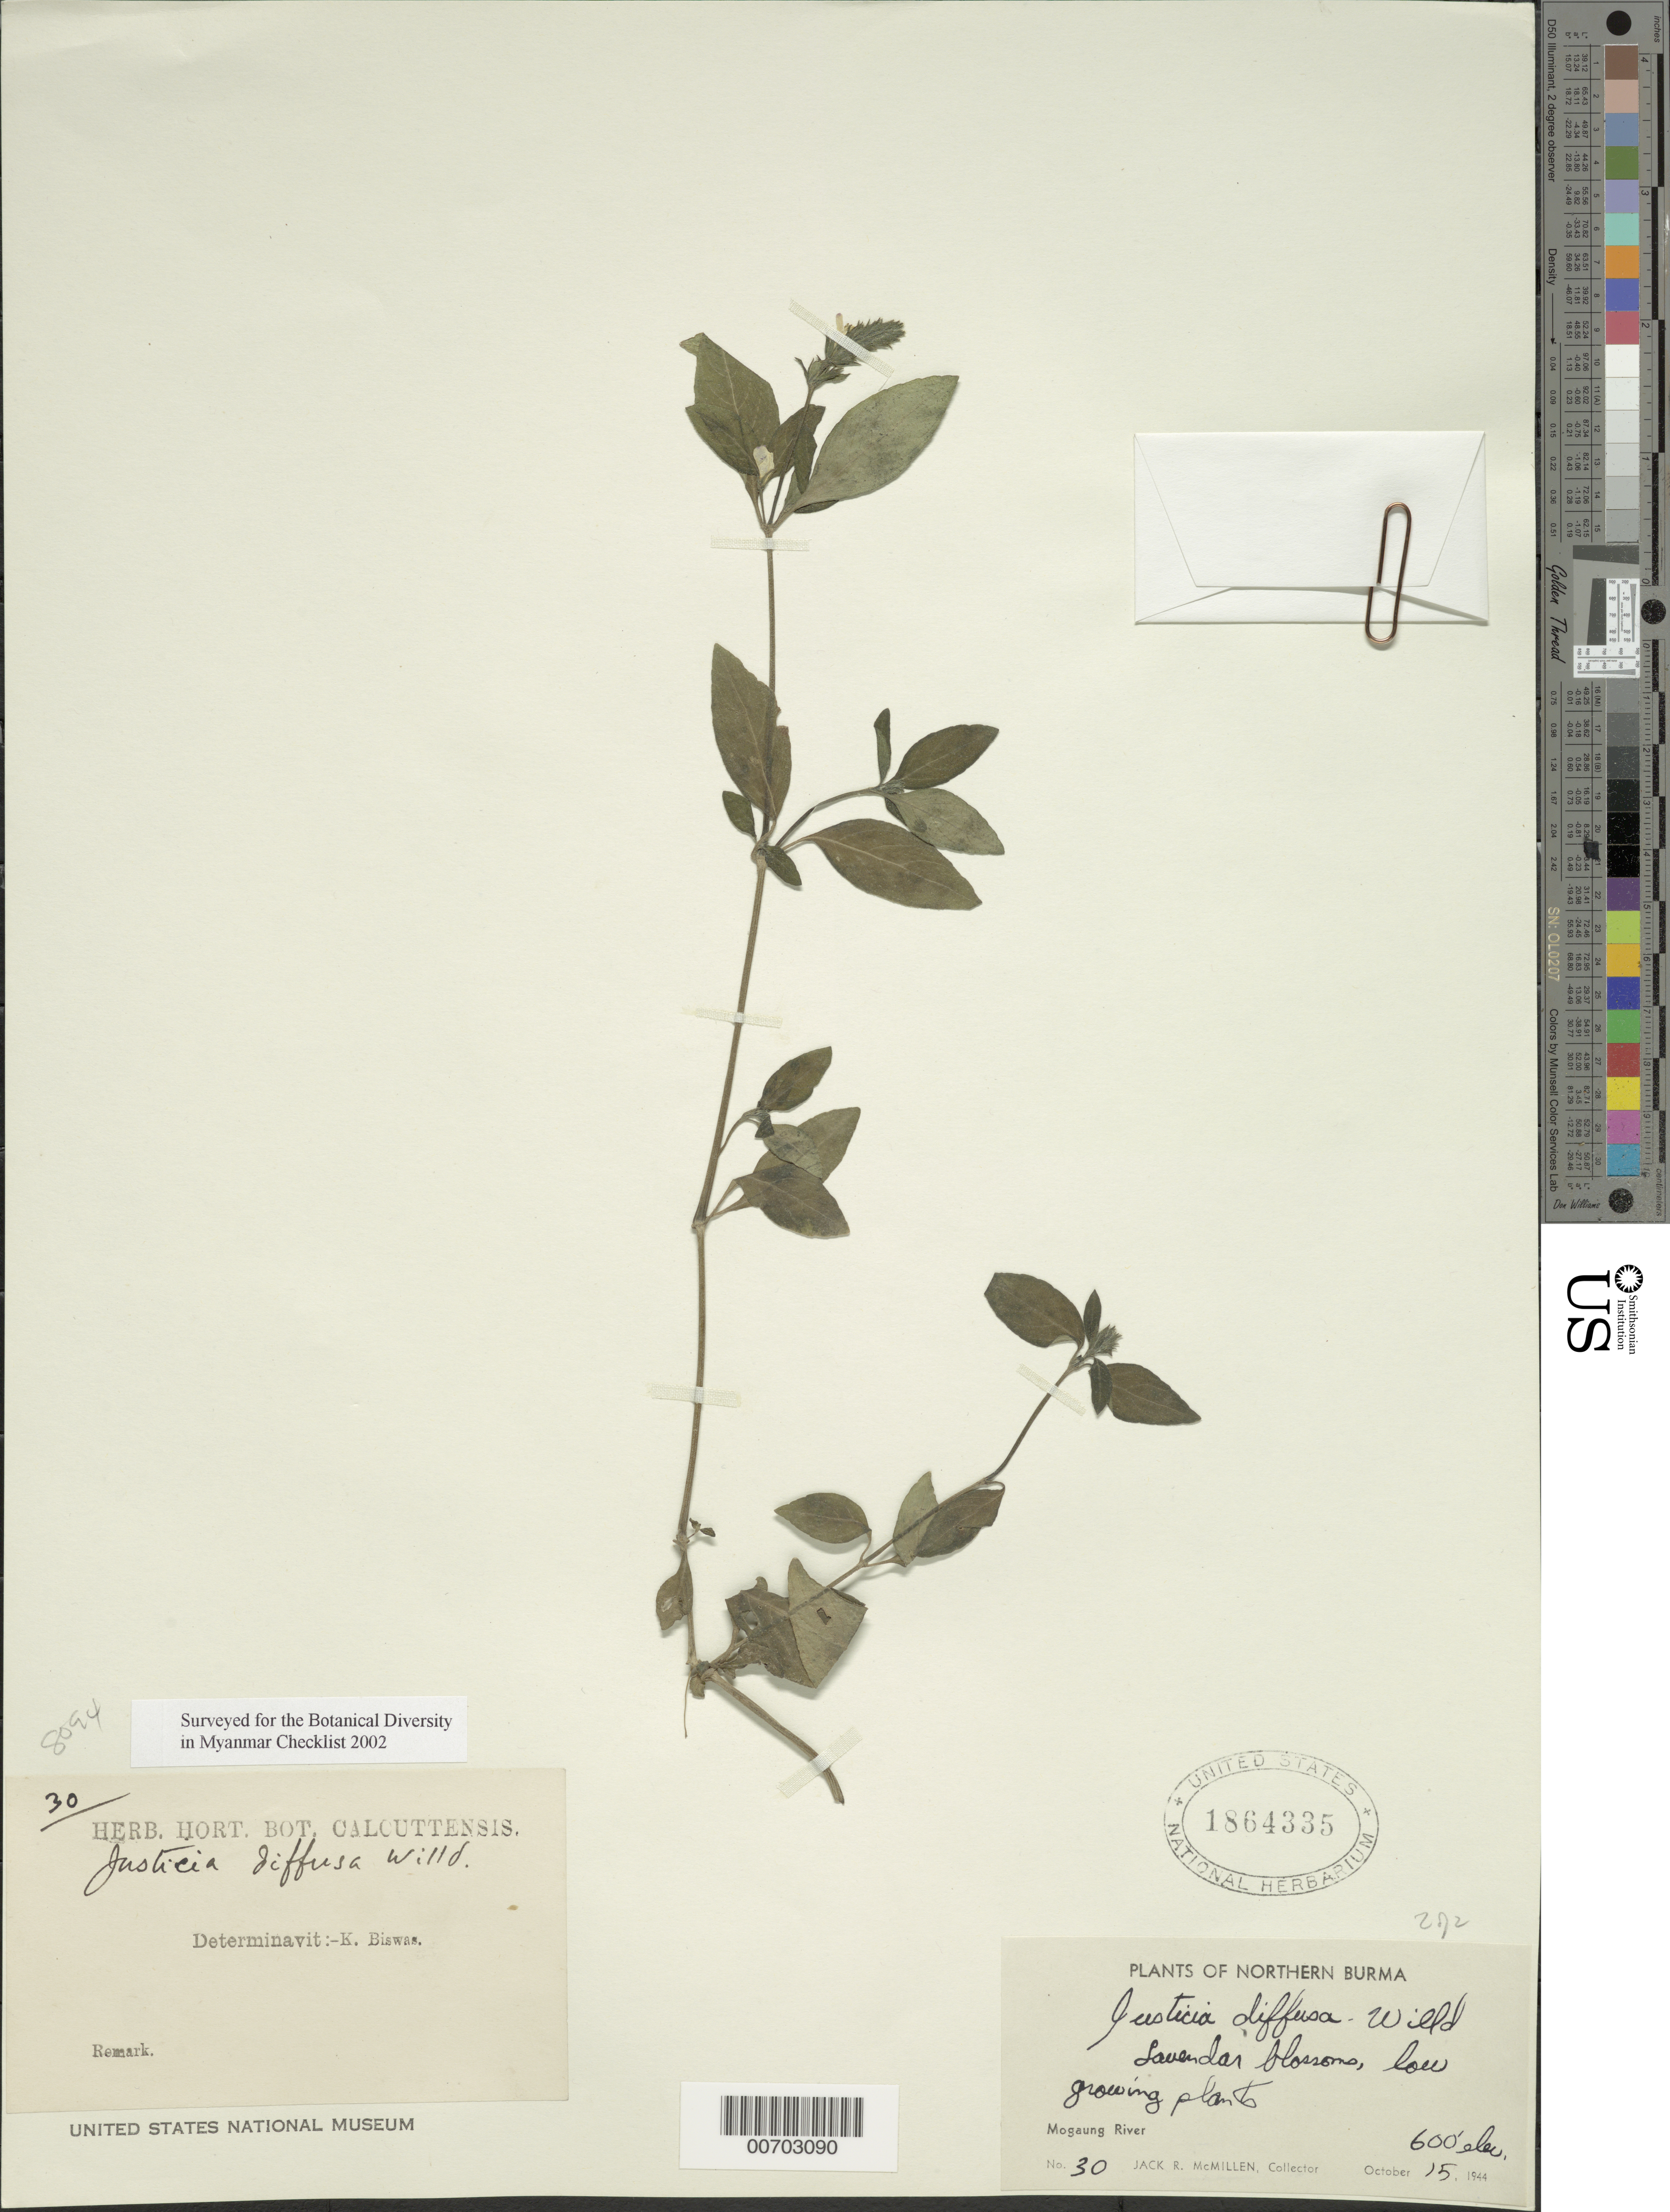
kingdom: Plantae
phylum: Tracheophyta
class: Magnoliopsida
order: Lamiales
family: Acanthaceae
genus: Justicia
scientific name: Justicia diffusa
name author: Willd.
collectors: J. McMillen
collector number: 30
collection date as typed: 15 Oct 1944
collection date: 1944-10-15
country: Myanmar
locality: Northern Burma, Mogaung R.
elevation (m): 183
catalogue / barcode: US 1864335